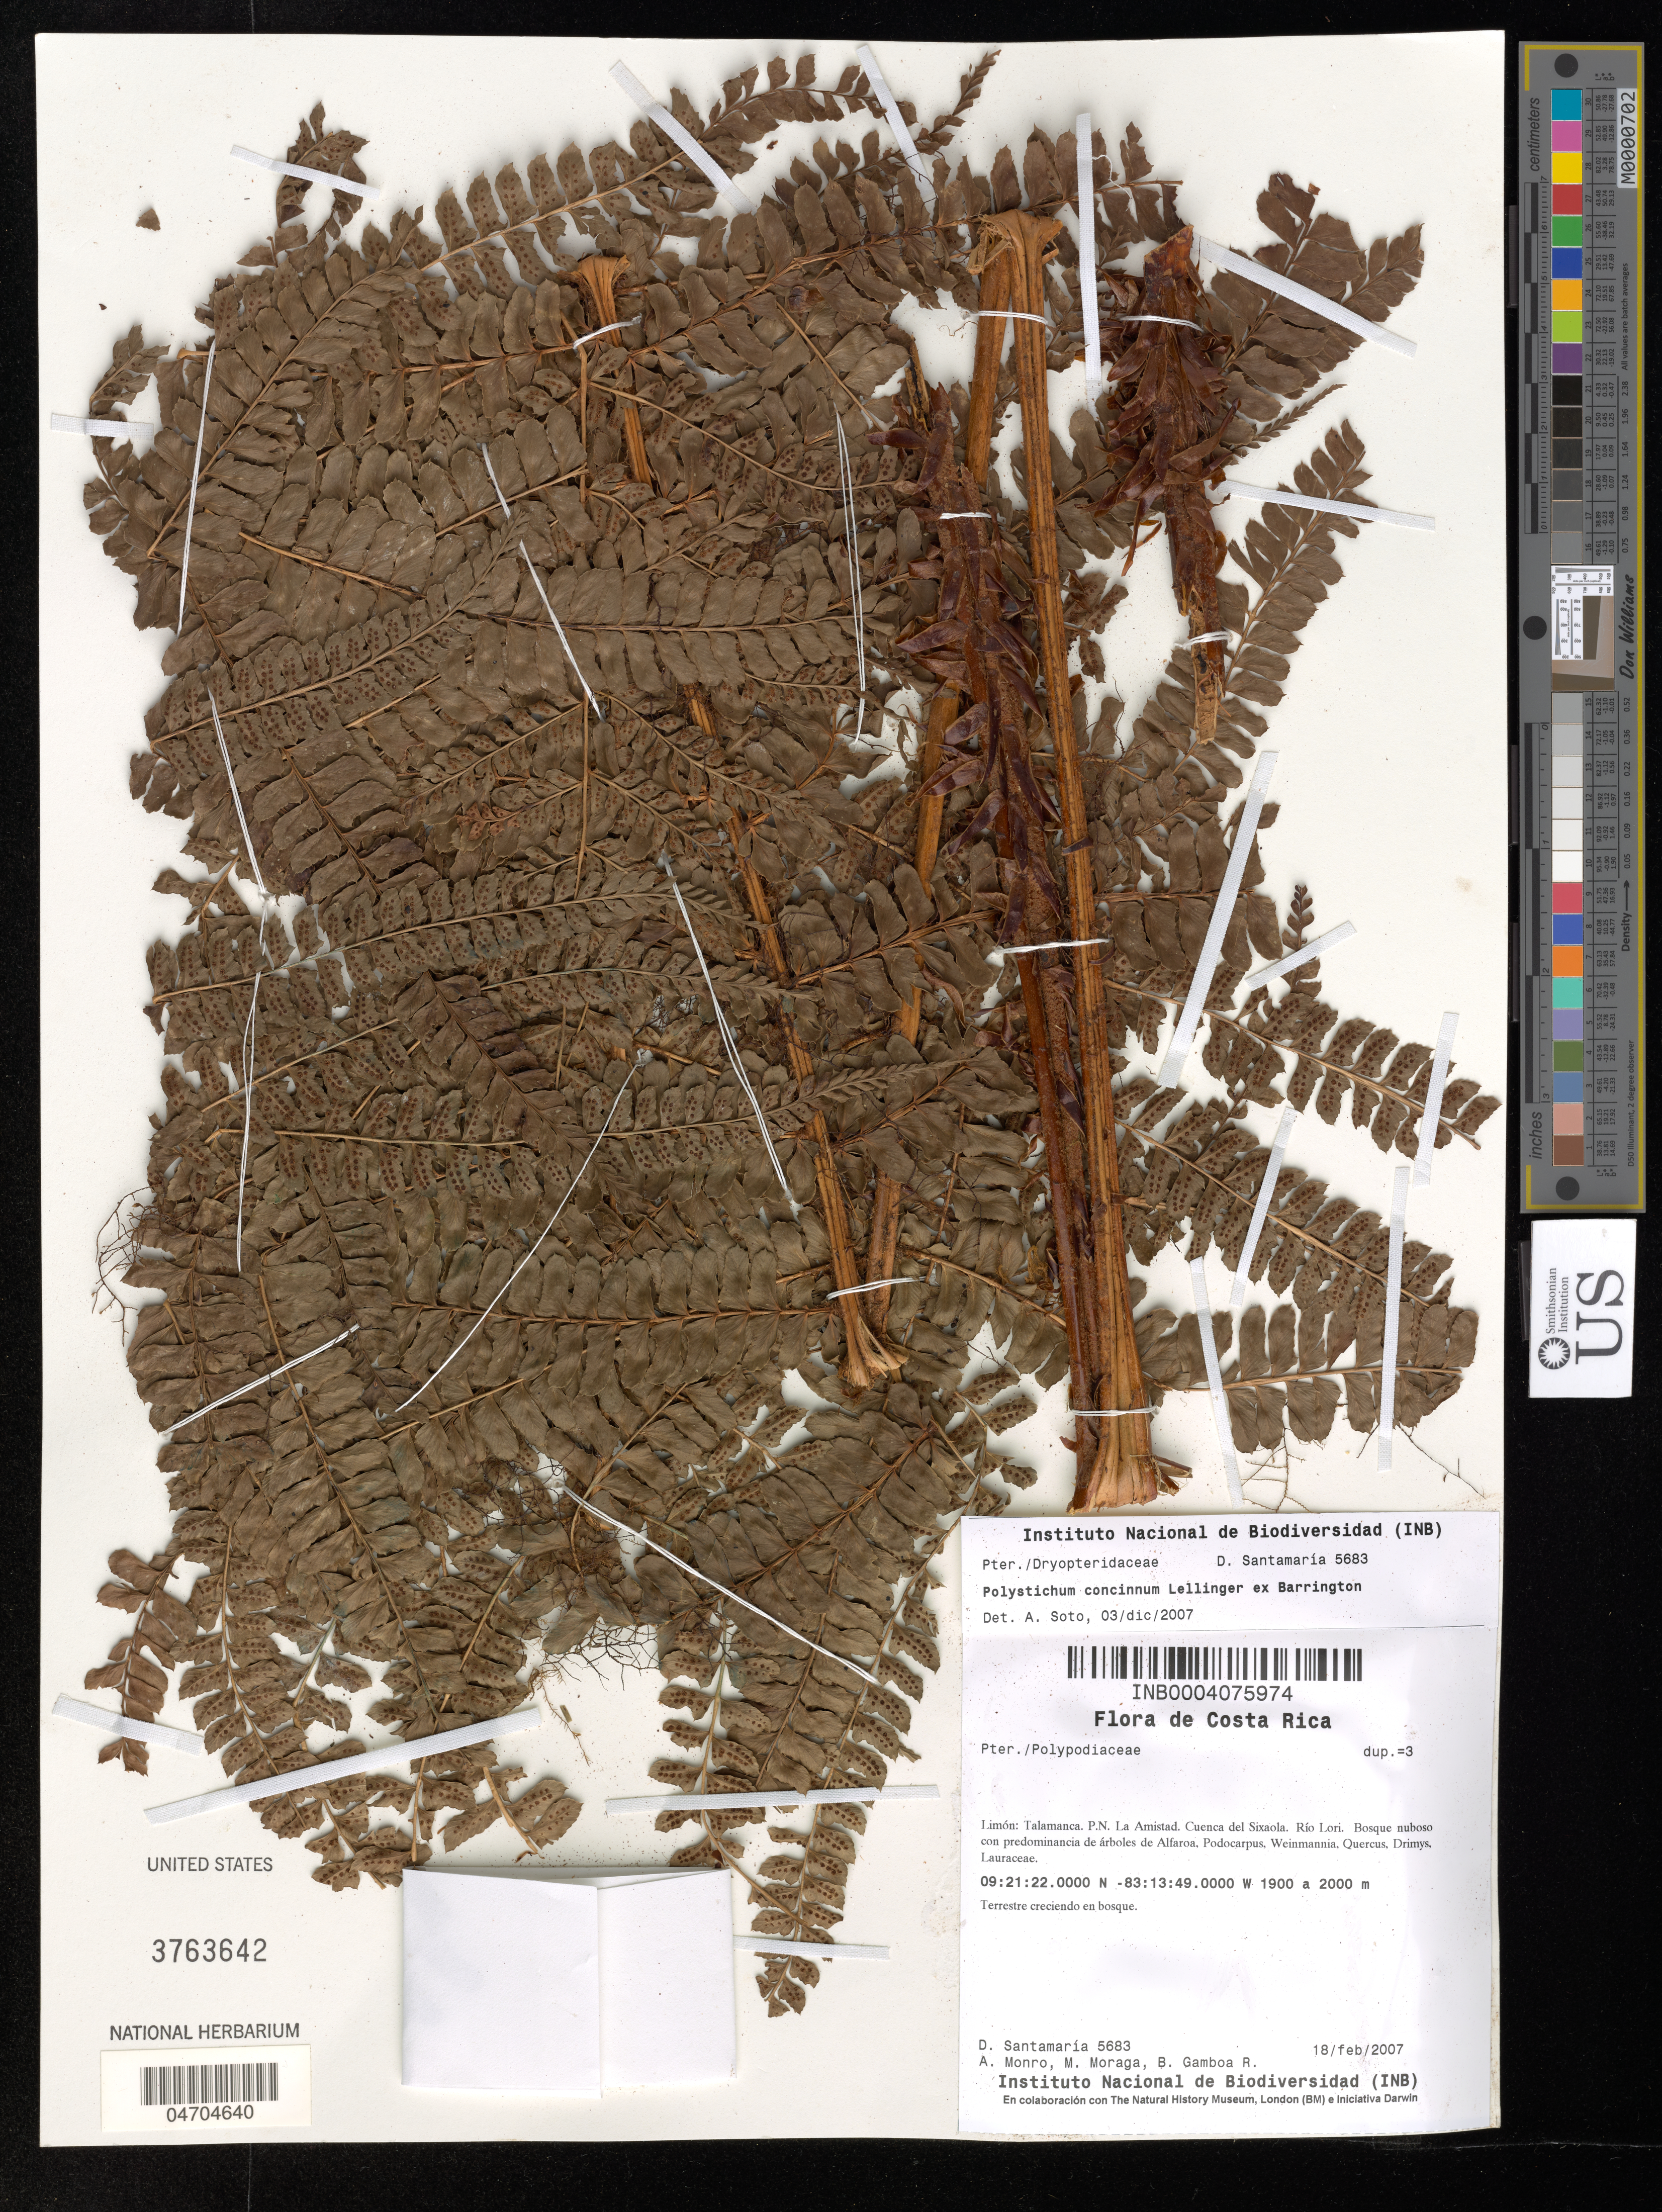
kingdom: Plantae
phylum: Tracheophyta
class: Polypodiopsida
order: Polypodiales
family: Dryopteridaceae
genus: Polystichum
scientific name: Polystichum concinnum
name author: Lellinger ex Barrington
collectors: D. Santamaria, A. Monro, M. Moraga & B. Gamboa R.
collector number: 5683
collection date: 2007-02-18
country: Costa Rica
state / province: Limón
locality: Talamanca. P.N. La Amistad. Cuenca del Sixaola. Río Lori.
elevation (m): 2000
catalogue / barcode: US 3763542